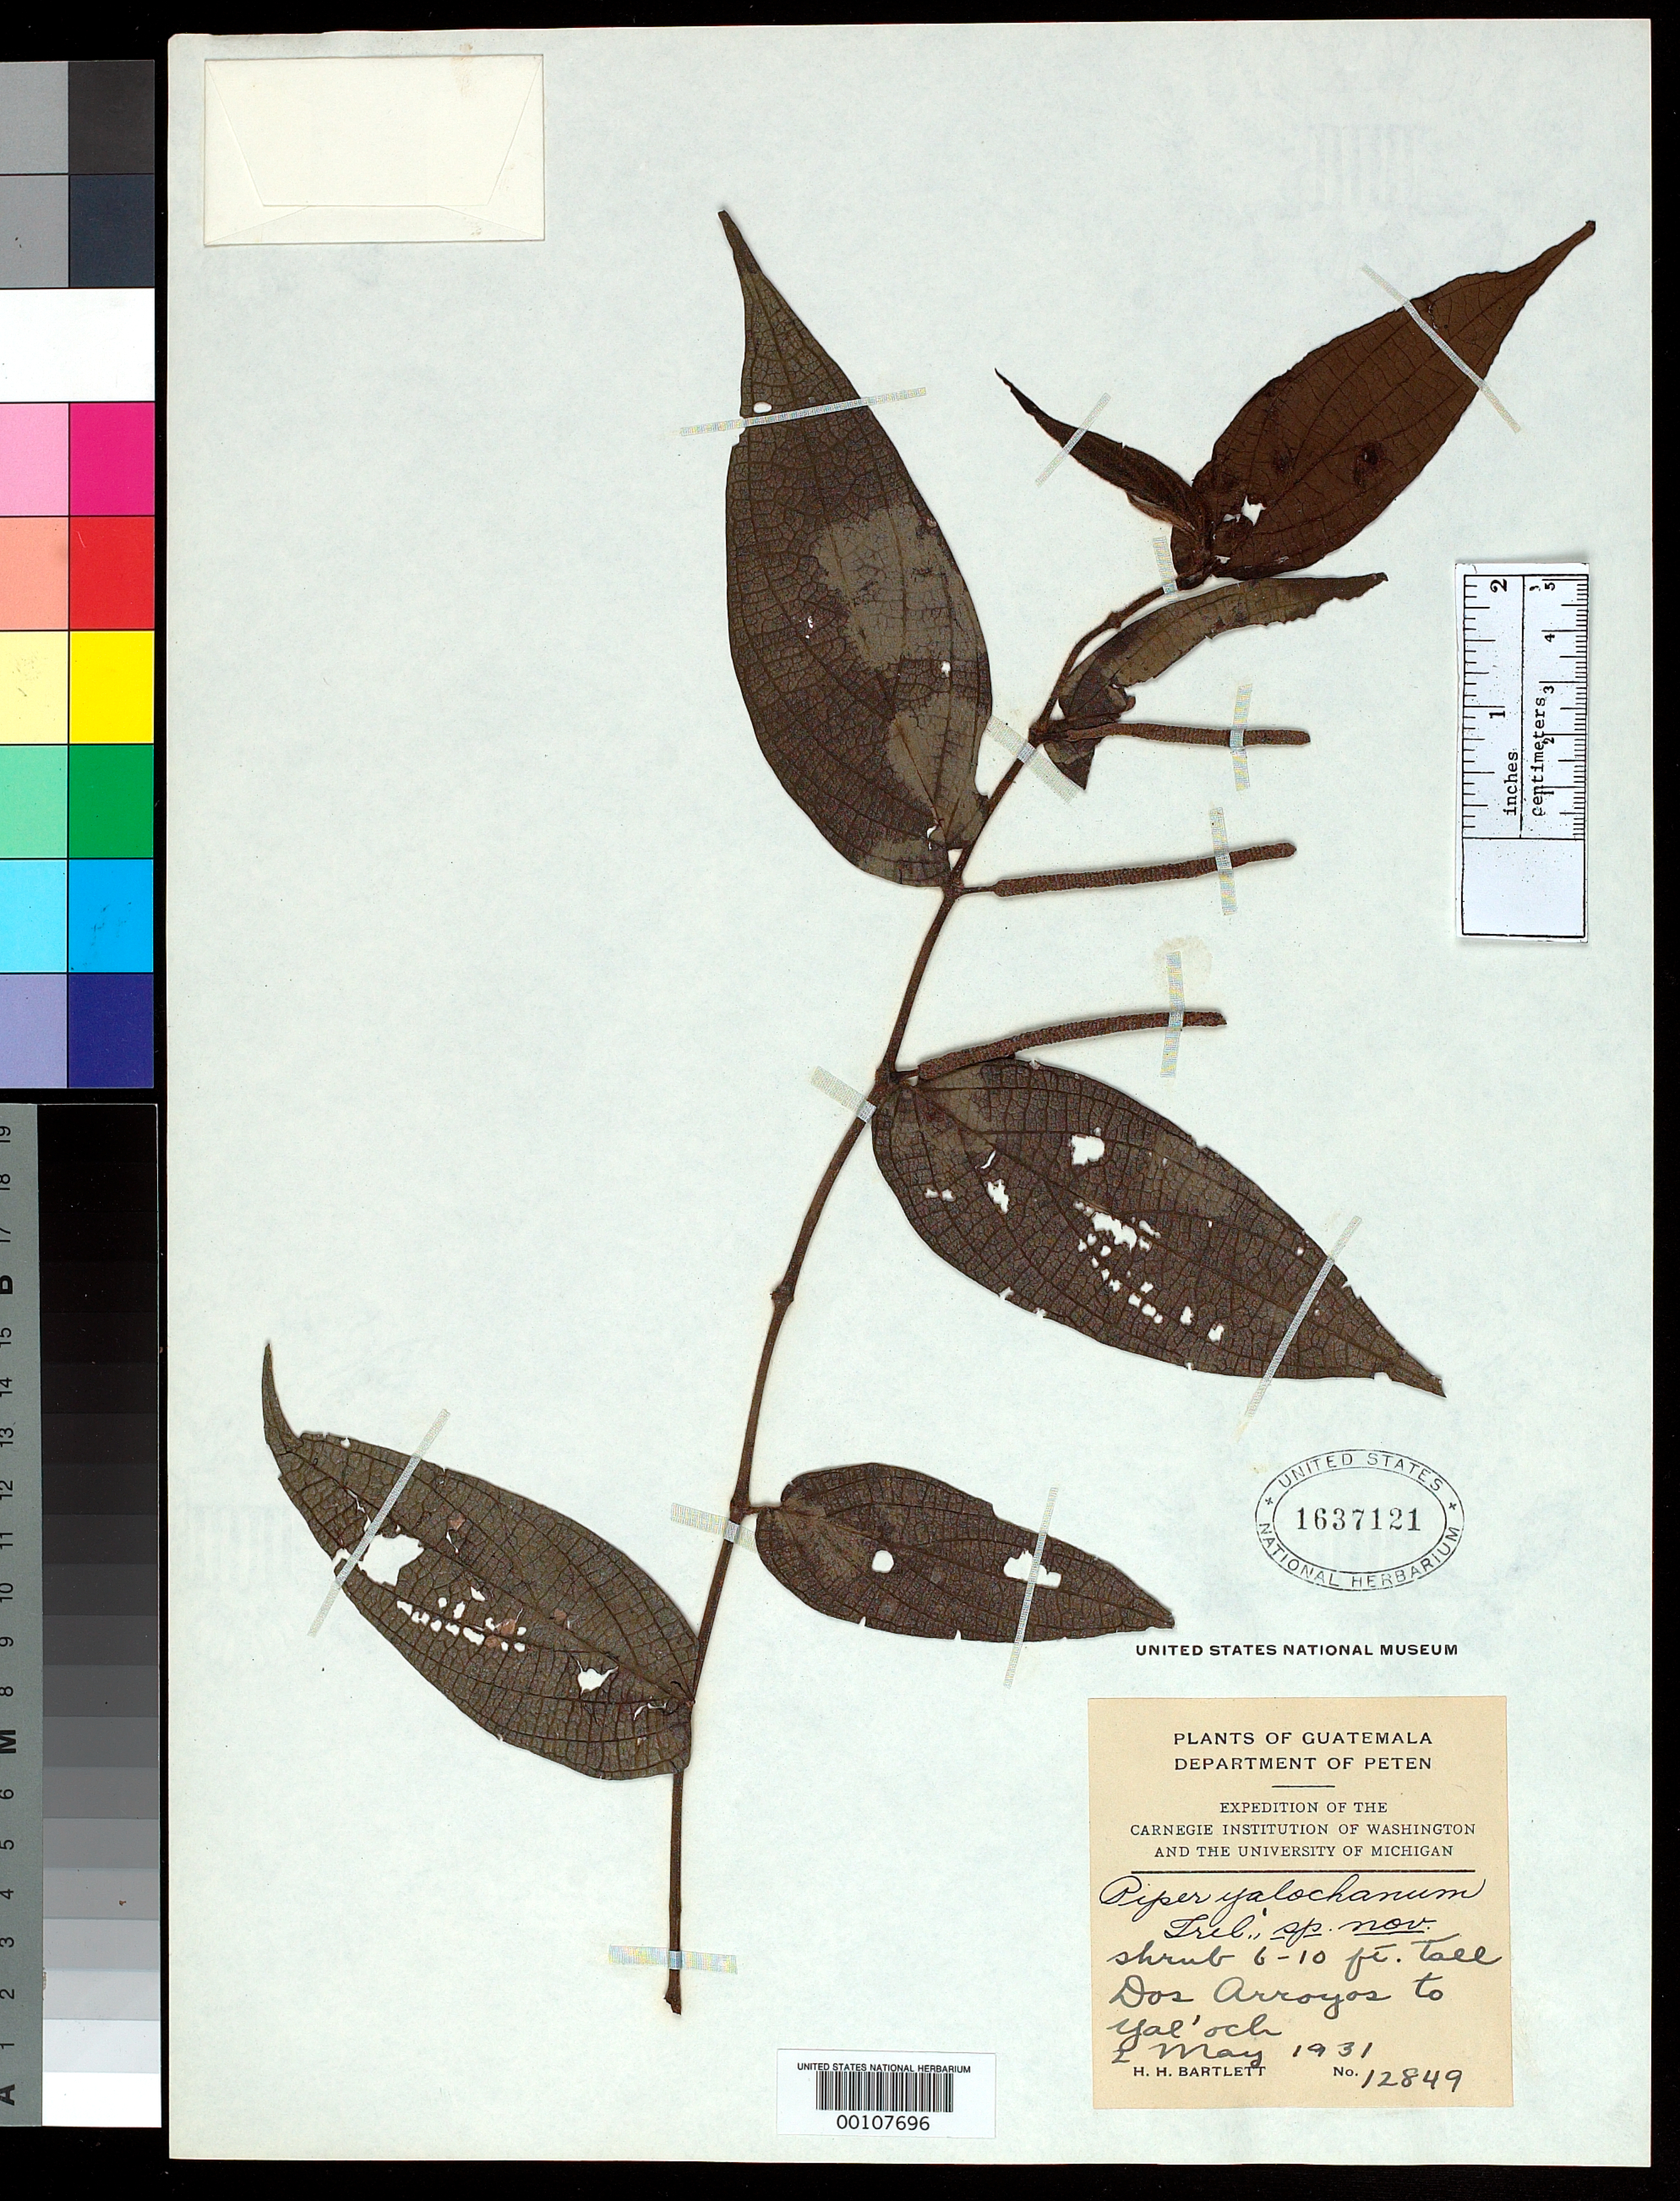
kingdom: Plantae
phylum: Tracheophyta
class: Magnoliopsida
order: Piperales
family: Piperaceae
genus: Piper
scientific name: Piper yalochanum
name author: Trel. in Standl.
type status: Isotype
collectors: H. H. Bartlett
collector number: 12849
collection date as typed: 02 May 1931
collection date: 1931-05-02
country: Guatemala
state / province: El Petén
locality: Dos Arroyos to Yaloch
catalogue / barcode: US 1637121